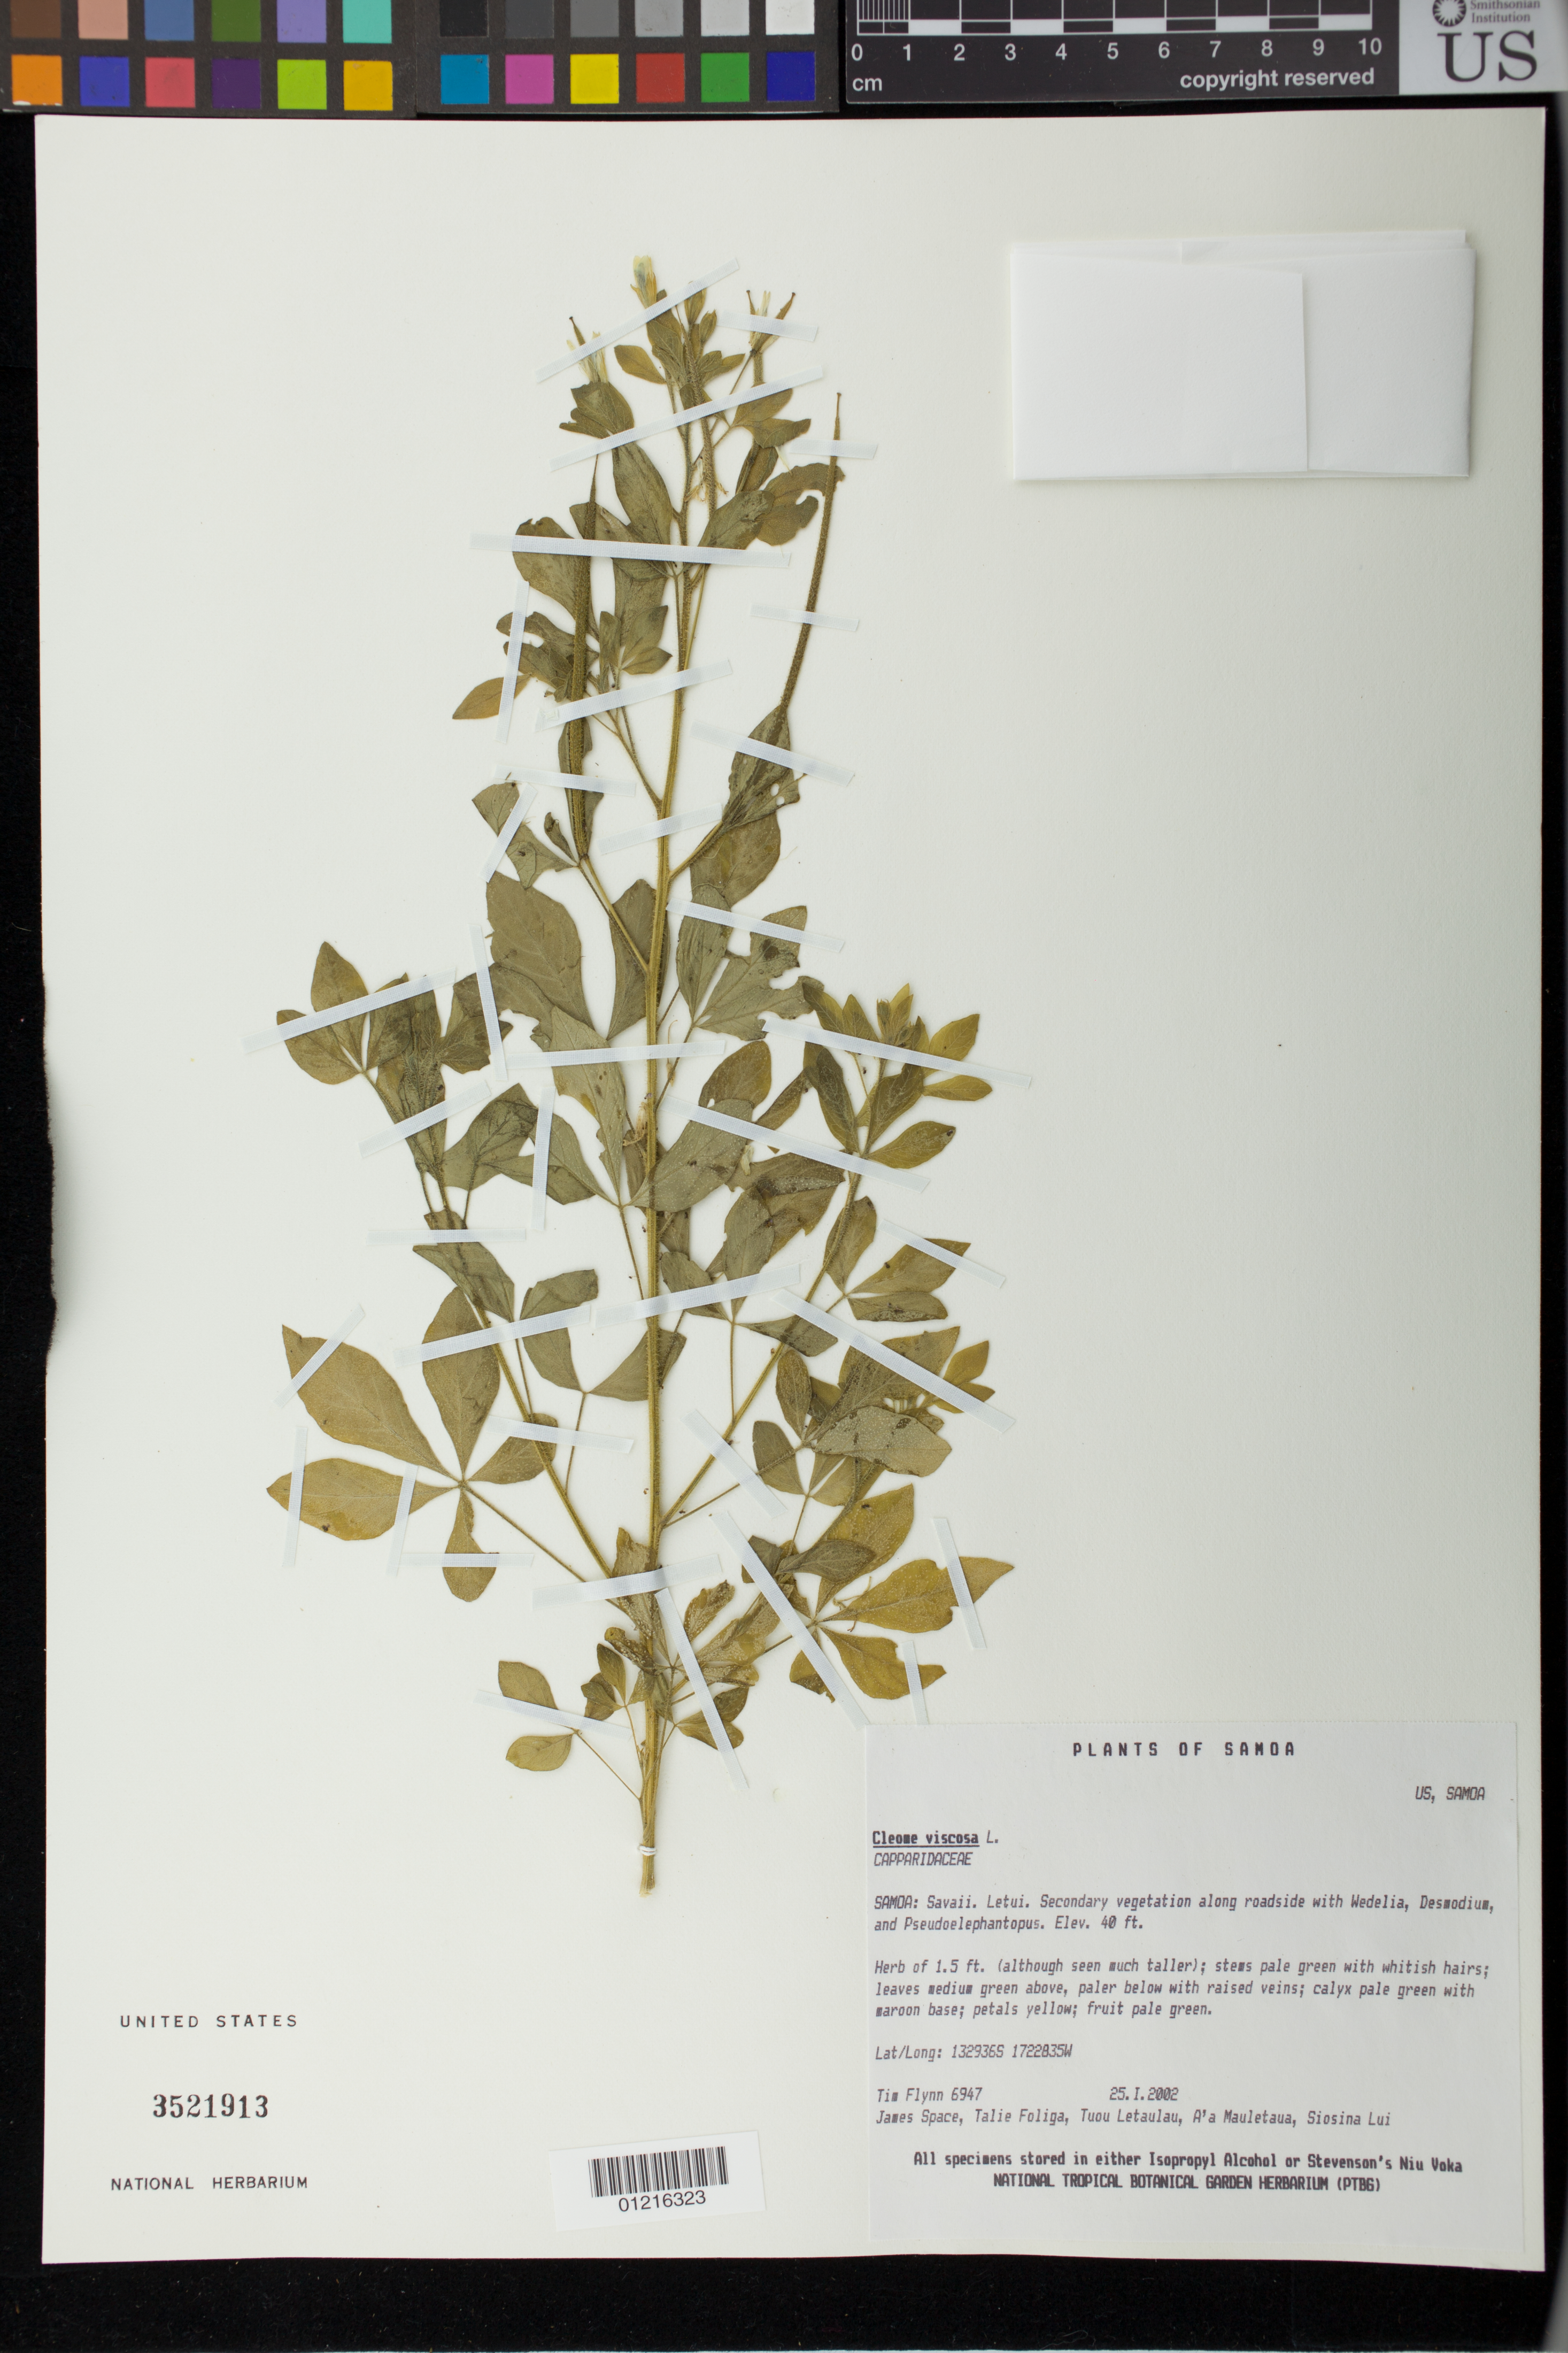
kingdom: Plantae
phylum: Tracheophyta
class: Magnoliopsida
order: Brassicales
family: Cleomaceae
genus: Arivela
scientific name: Arivela viscosa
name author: (L.) Raf.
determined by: Wagner, W. L., (BOT), Smithsonian Institution - National Museum of Natural History (UNITED STATES)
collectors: T. W. Flynn, J. Space, T. Foliga, T. Letaulau, A. Mauletaua & S. Lui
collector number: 6947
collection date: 2002-01-25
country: Samoa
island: Savai'i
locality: Letui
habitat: Secondary vegetation along roadside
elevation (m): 12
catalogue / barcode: US 3521913